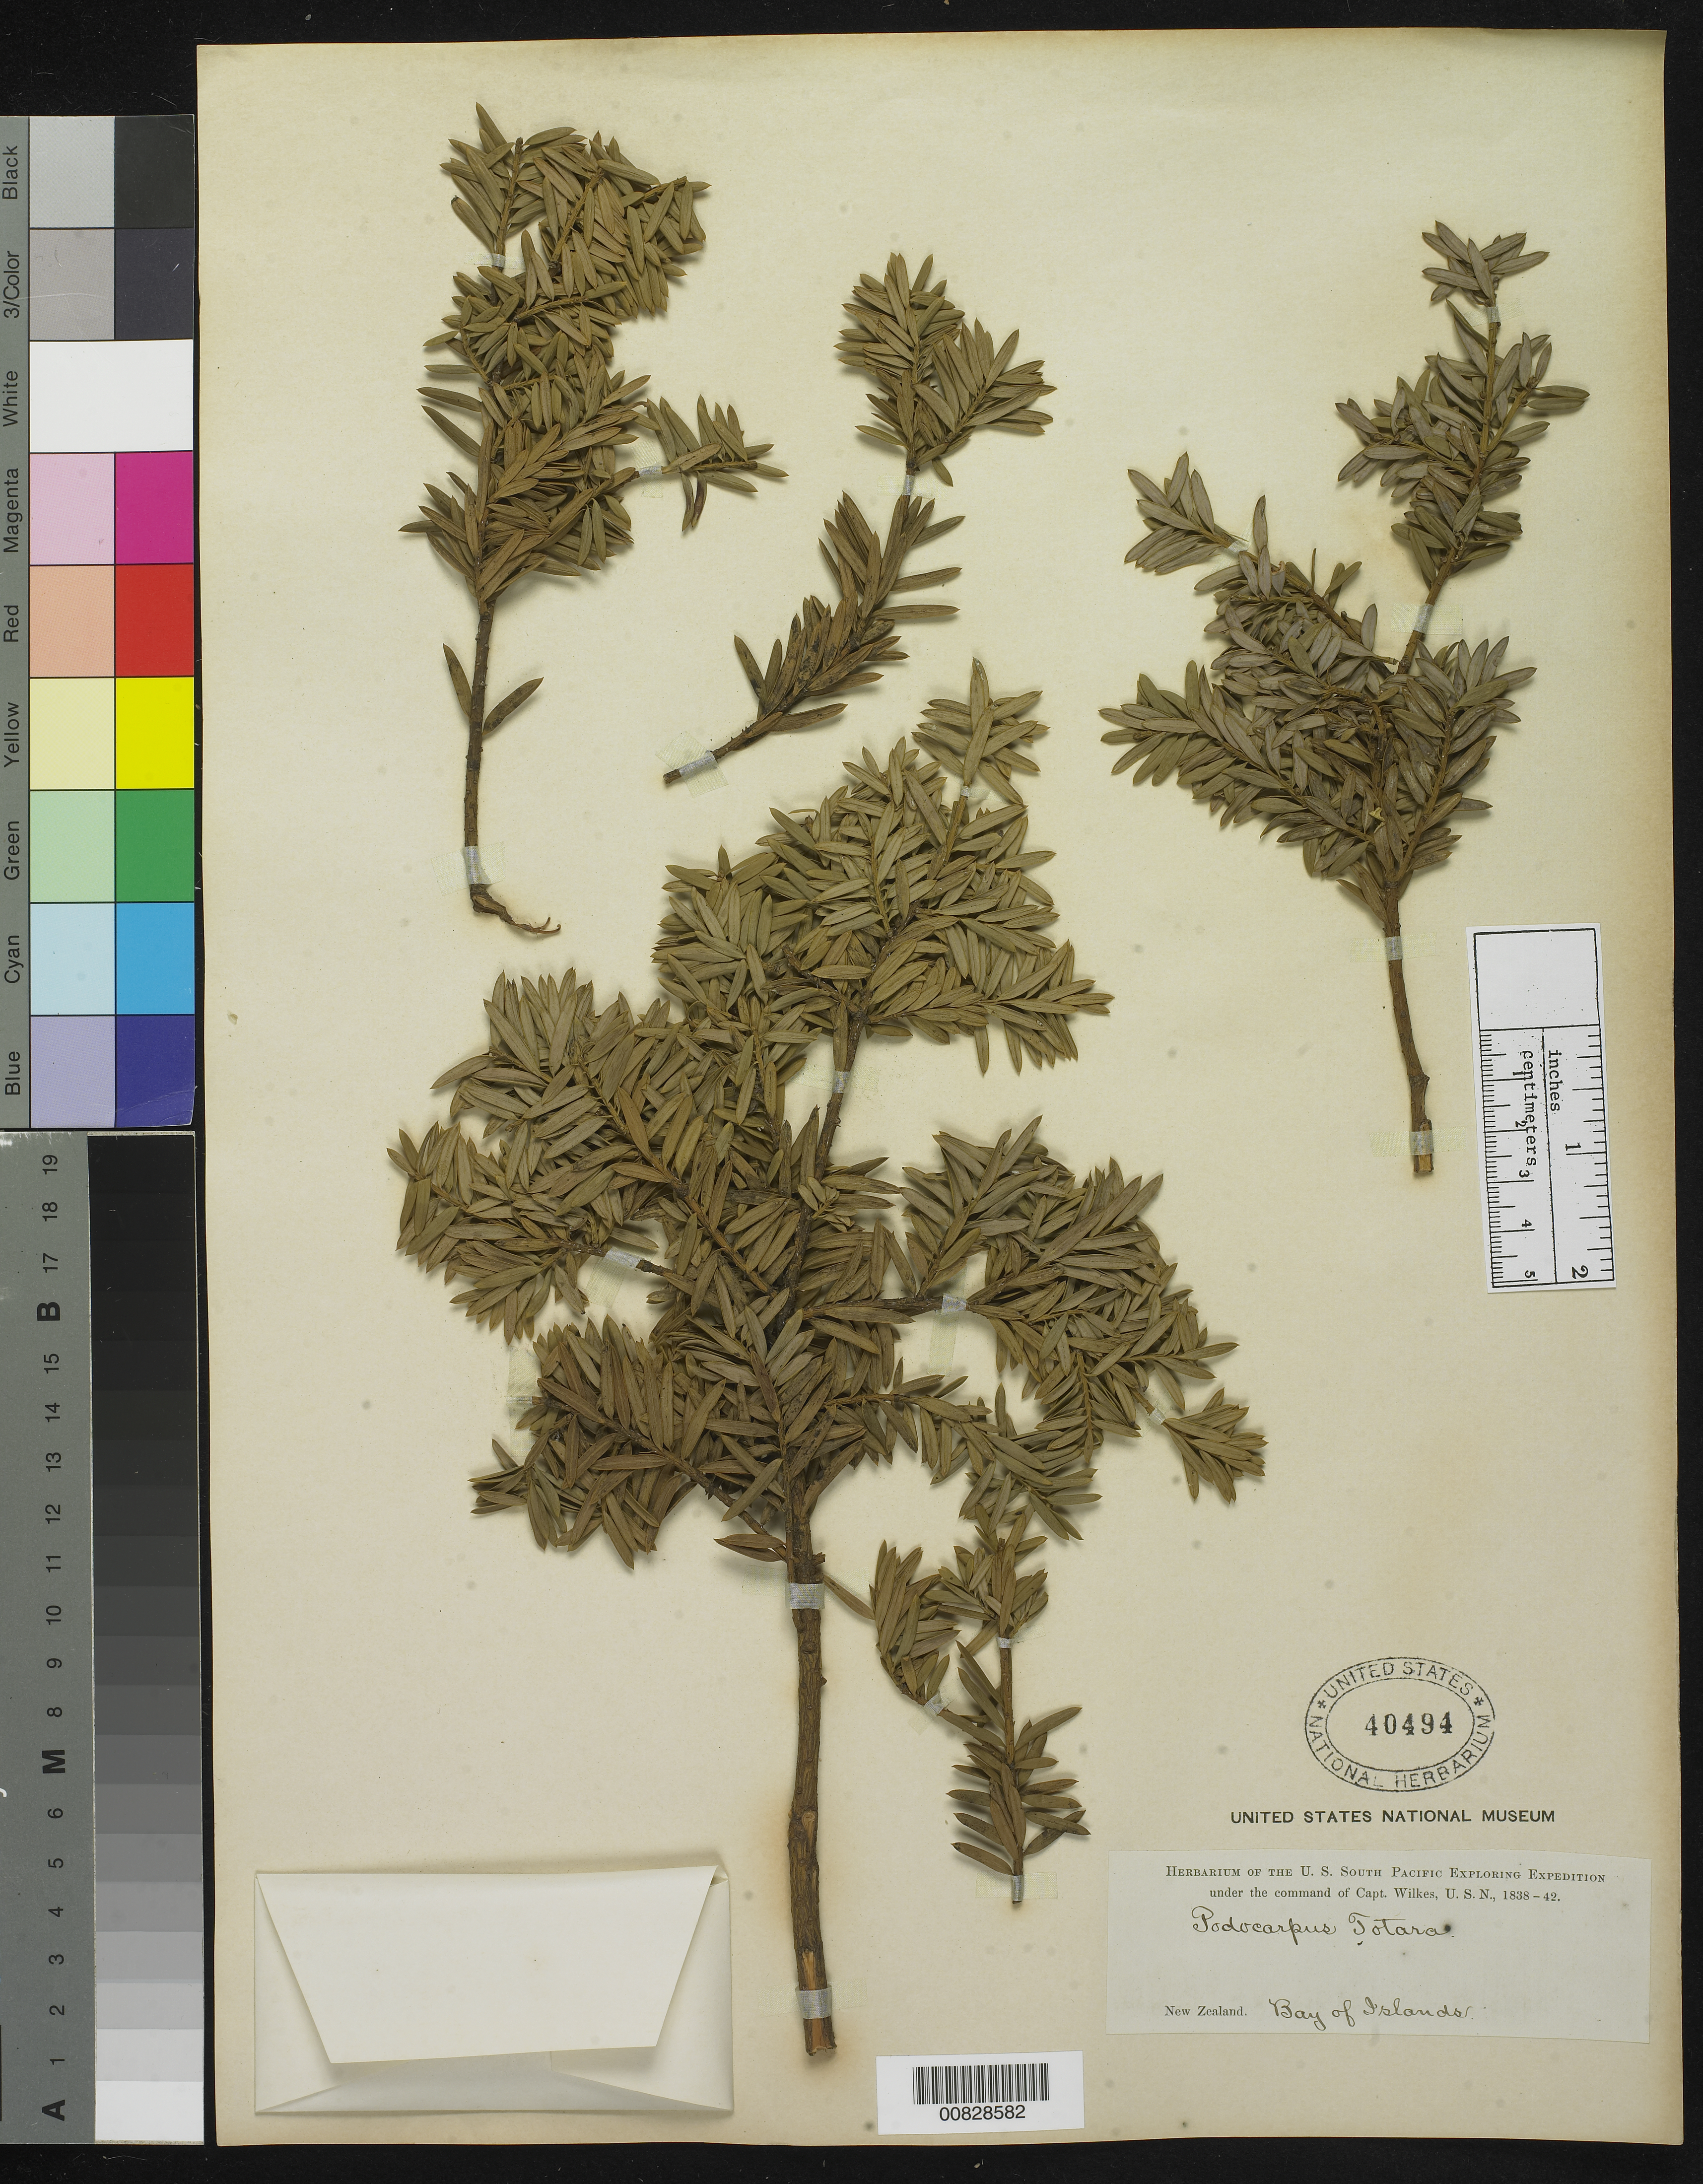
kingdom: Plantae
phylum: Tracheophyta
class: Pinopsida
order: Pinales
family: Podocarpaceae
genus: Podocarpus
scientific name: Podocarpus totara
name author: G. Benn. ex D. Don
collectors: Wilkes Explor. Exped.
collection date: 1838/1842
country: New Zealand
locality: Waya-ruma Bay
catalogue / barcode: US 40494